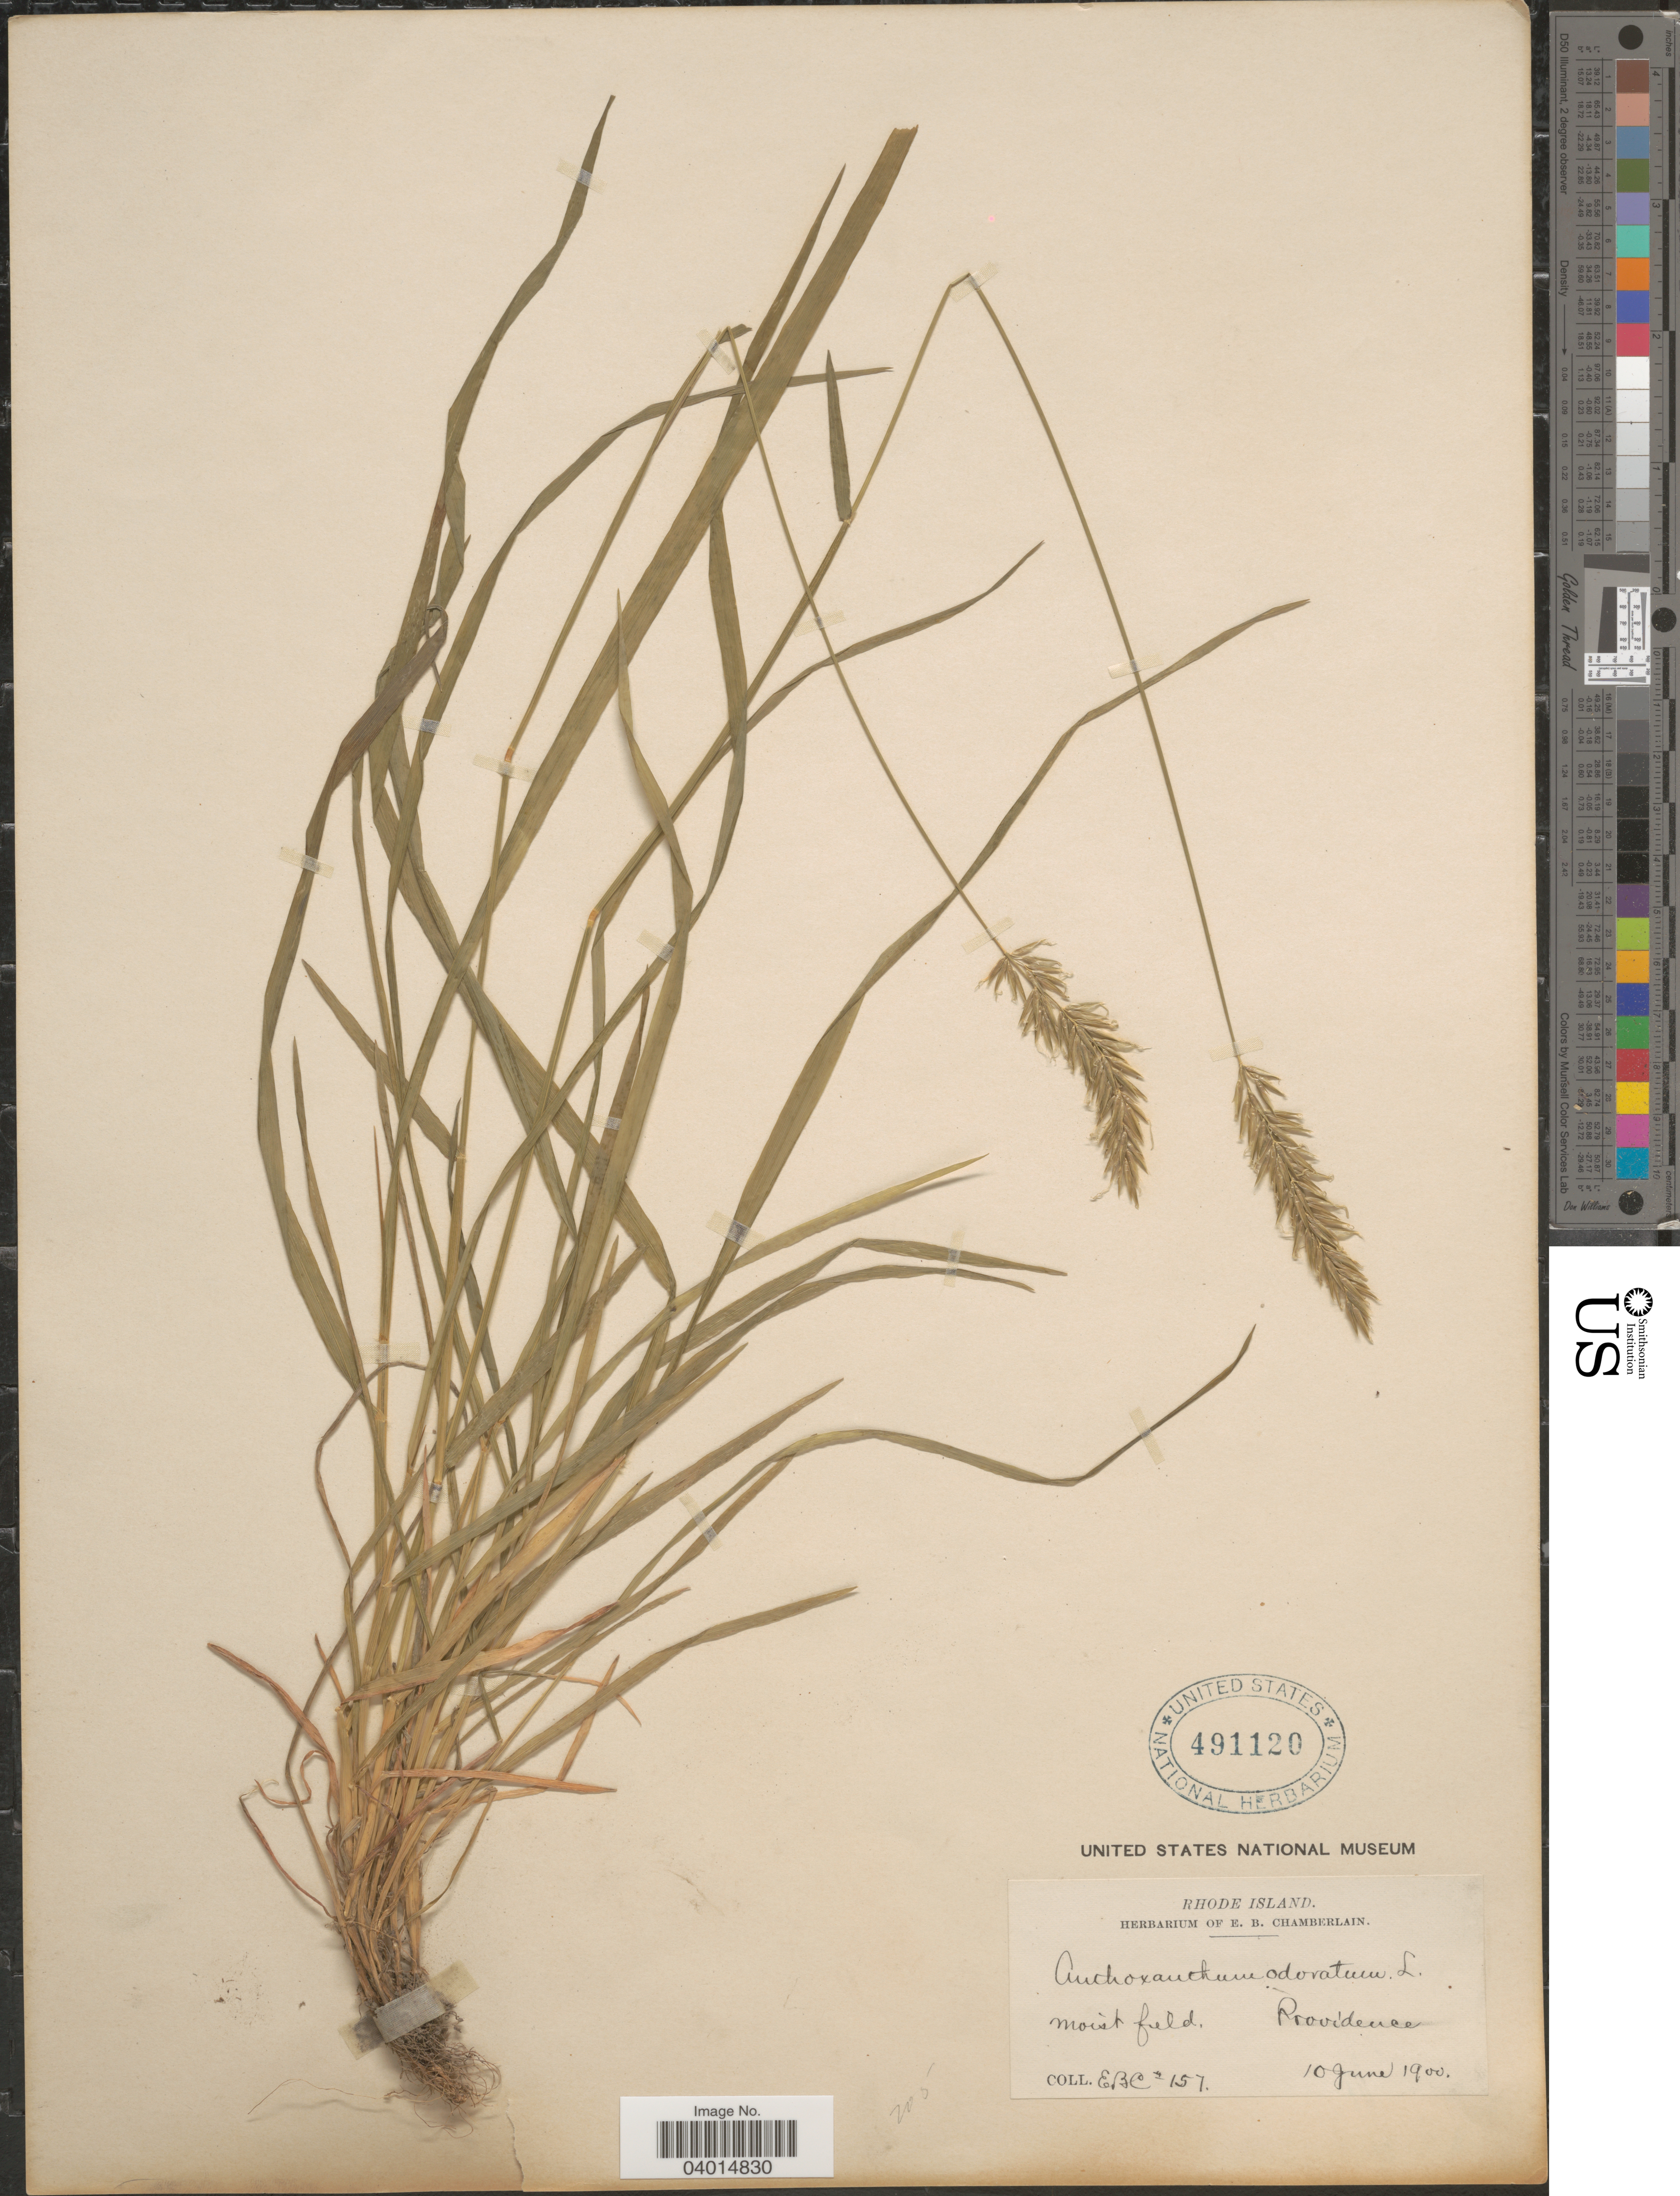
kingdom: Plantae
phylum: Tracheophyta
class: Liliopsida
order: Poales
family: Poaceae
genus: Anthoxanthum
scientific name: Anthoxanthum odoratum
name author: L.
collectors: E. Chamberlain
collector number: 157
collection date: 1900-06-10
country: United States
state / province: Rhode Island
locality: Providence.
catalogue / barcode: US 491120